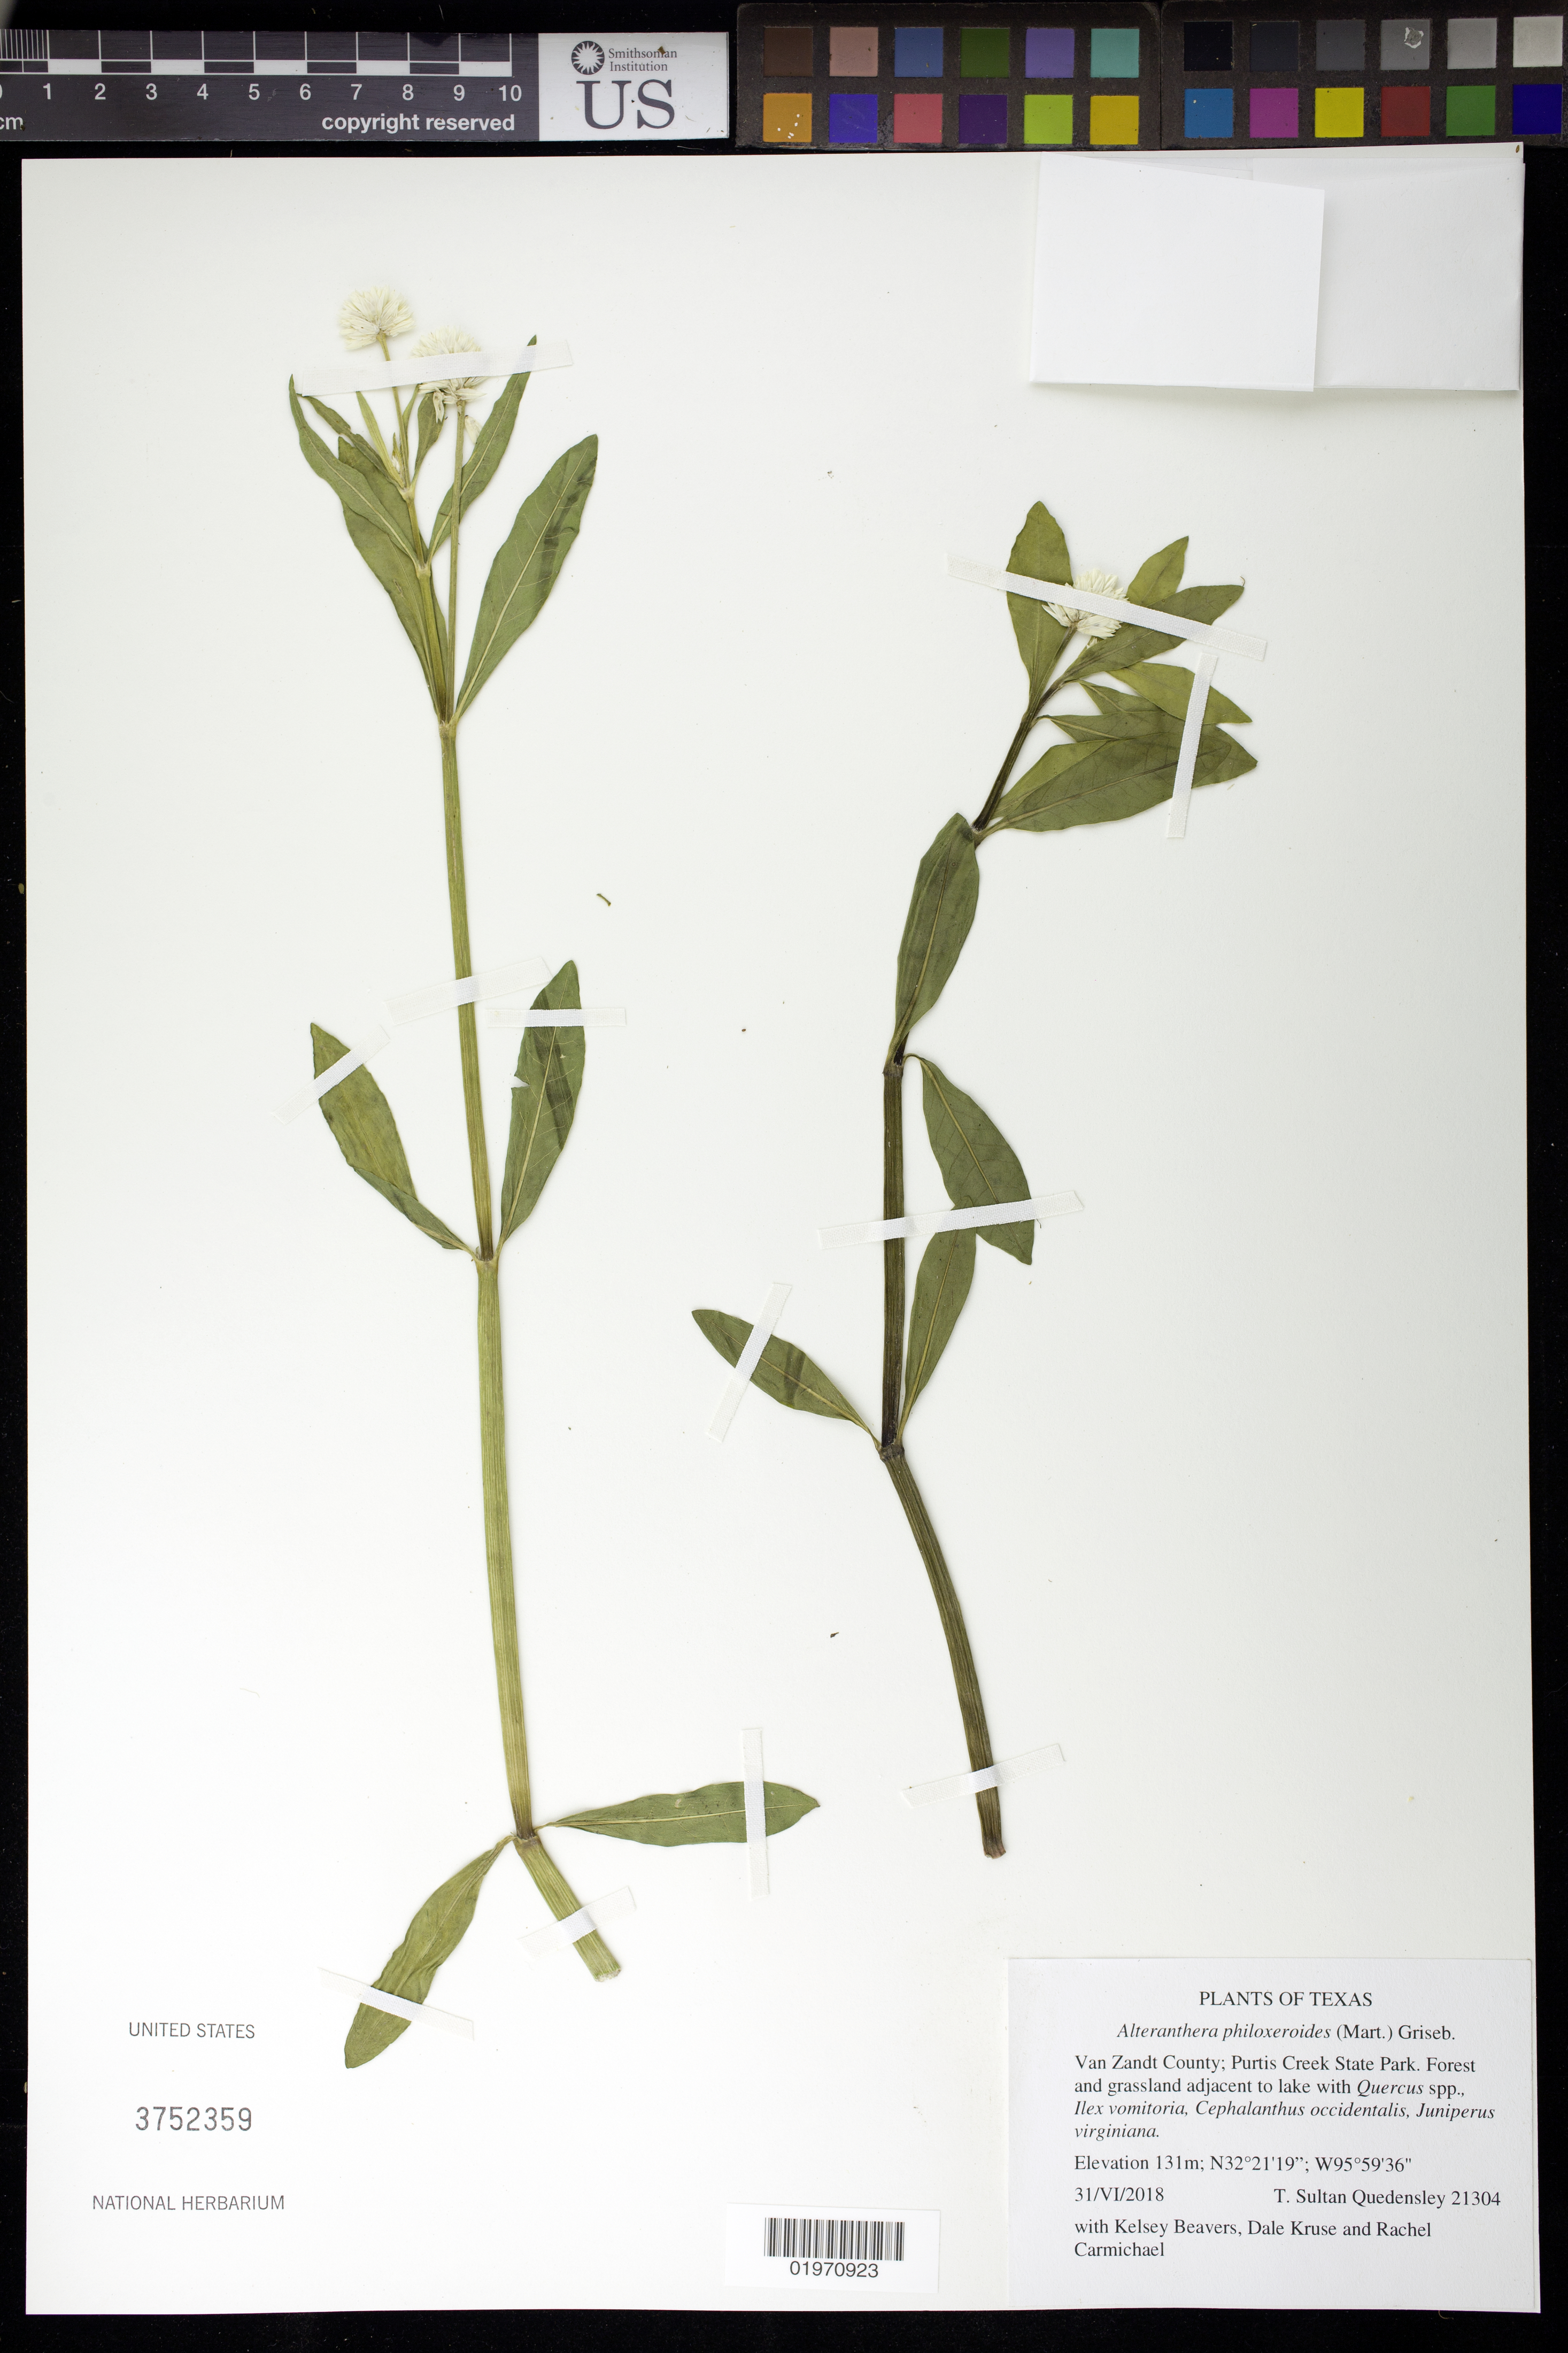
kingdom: Plantae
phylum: Tracheophyta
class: Magnoliopsida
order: Caryophyllales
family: Amaranthaceae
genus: Alternanthera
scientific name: Alternanthera philoxeroides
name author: (Mart.) Griseb.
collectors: T. S. Quedensley, K. Beavers, D. Kruse & R. Carmichael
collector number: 21304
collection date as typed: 30 Jun 2018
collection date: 2018-06-30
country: United States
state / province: Texas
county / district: Van Zaudt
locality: Purtis Creek State Park.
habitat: Forest and grassland adjacent to lake with Quercus spp., Ilex vomitoria, Cephalanthus occidentalis, Juniperus virginiana.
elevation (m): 131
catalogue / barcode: US 3752359